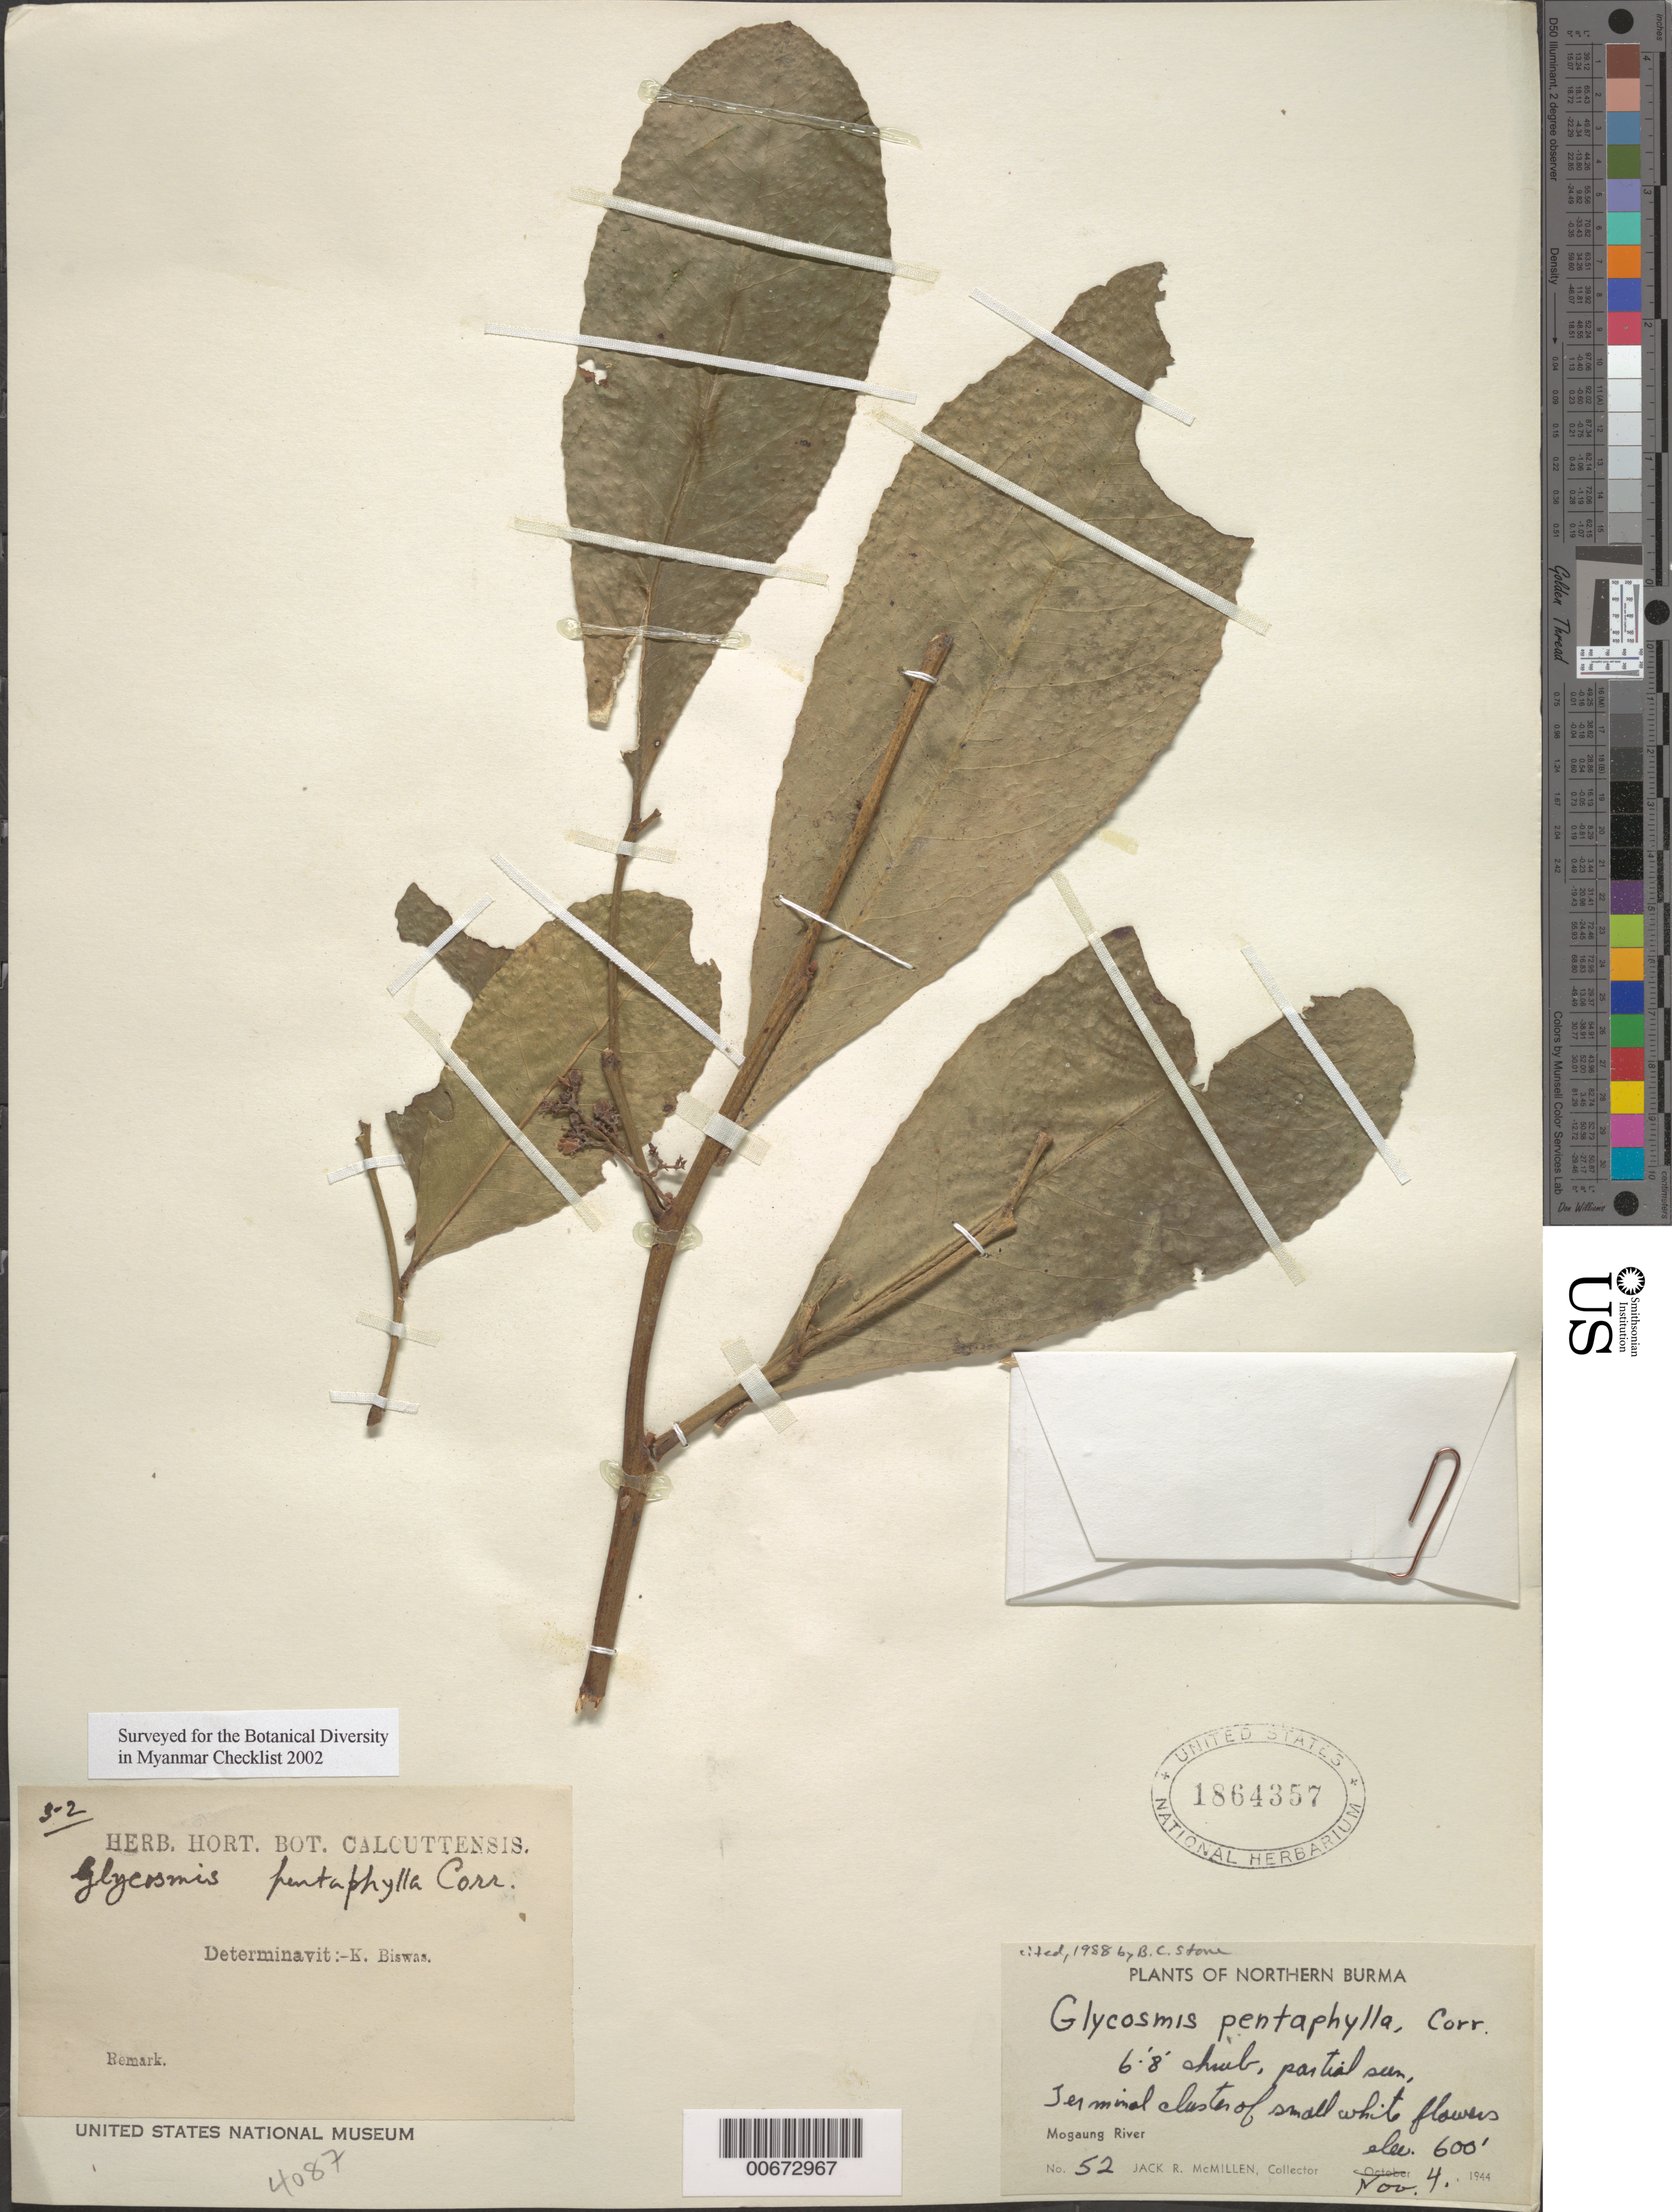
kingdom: Plantae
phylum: Tracheophyta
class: Magnoliopsida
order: Sapindales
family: Rutaceae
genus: Glycosmis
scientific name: Glycosmis pentaphylla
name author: (Retz.) DC.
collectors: J. McMillen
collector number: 52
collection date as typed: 04 Nov 1944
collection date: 1944-11-04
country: Myanmar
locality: Northern Burma, Mogaung River.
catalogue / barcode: US 1864357